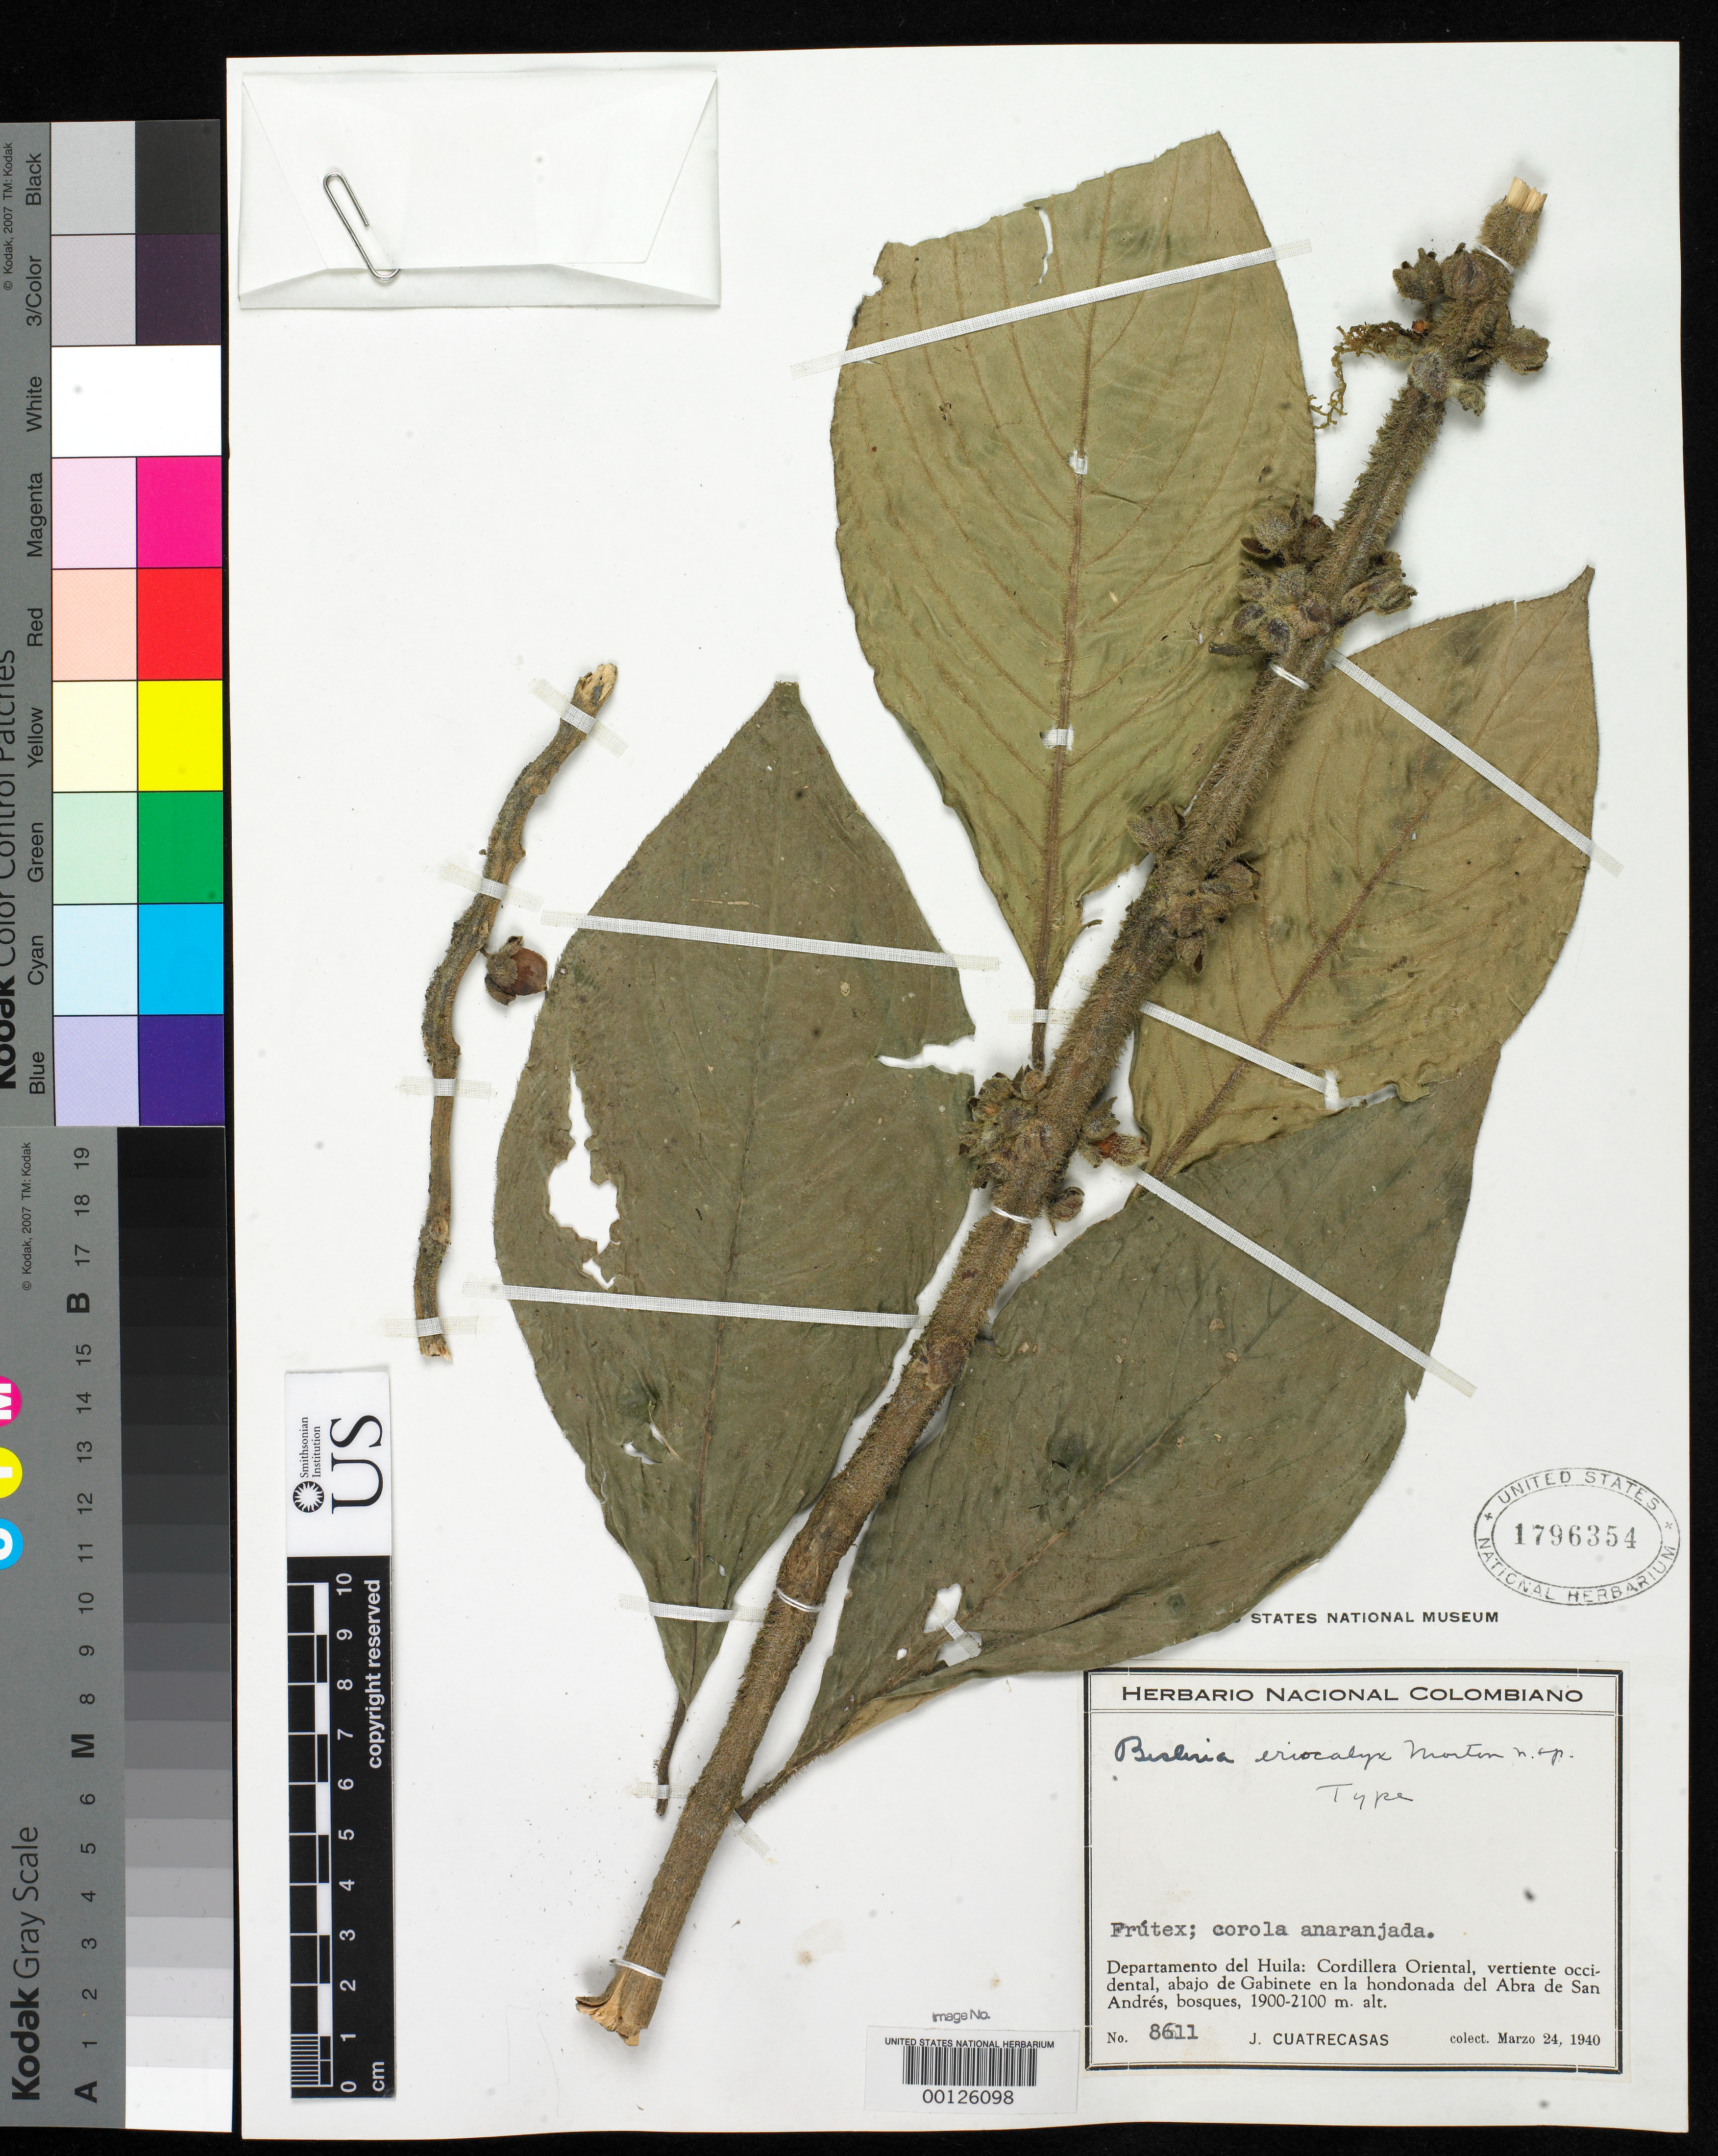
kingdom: Plantae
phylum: Tracheophyta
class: Magnoliopsida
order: Lamiales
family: Gesneriaceae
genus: Besleria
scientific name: Besleria eriocalyx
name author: C.V. Morton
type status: Holotype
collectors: J. Cuatrecasas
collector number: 8611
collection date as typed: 24 Mar 1940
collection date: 1940-03-24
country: Colombia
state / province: Huila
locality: Cordillera Oriental, Abra de San Andres, below Gabinete.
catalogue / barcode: US 1796354